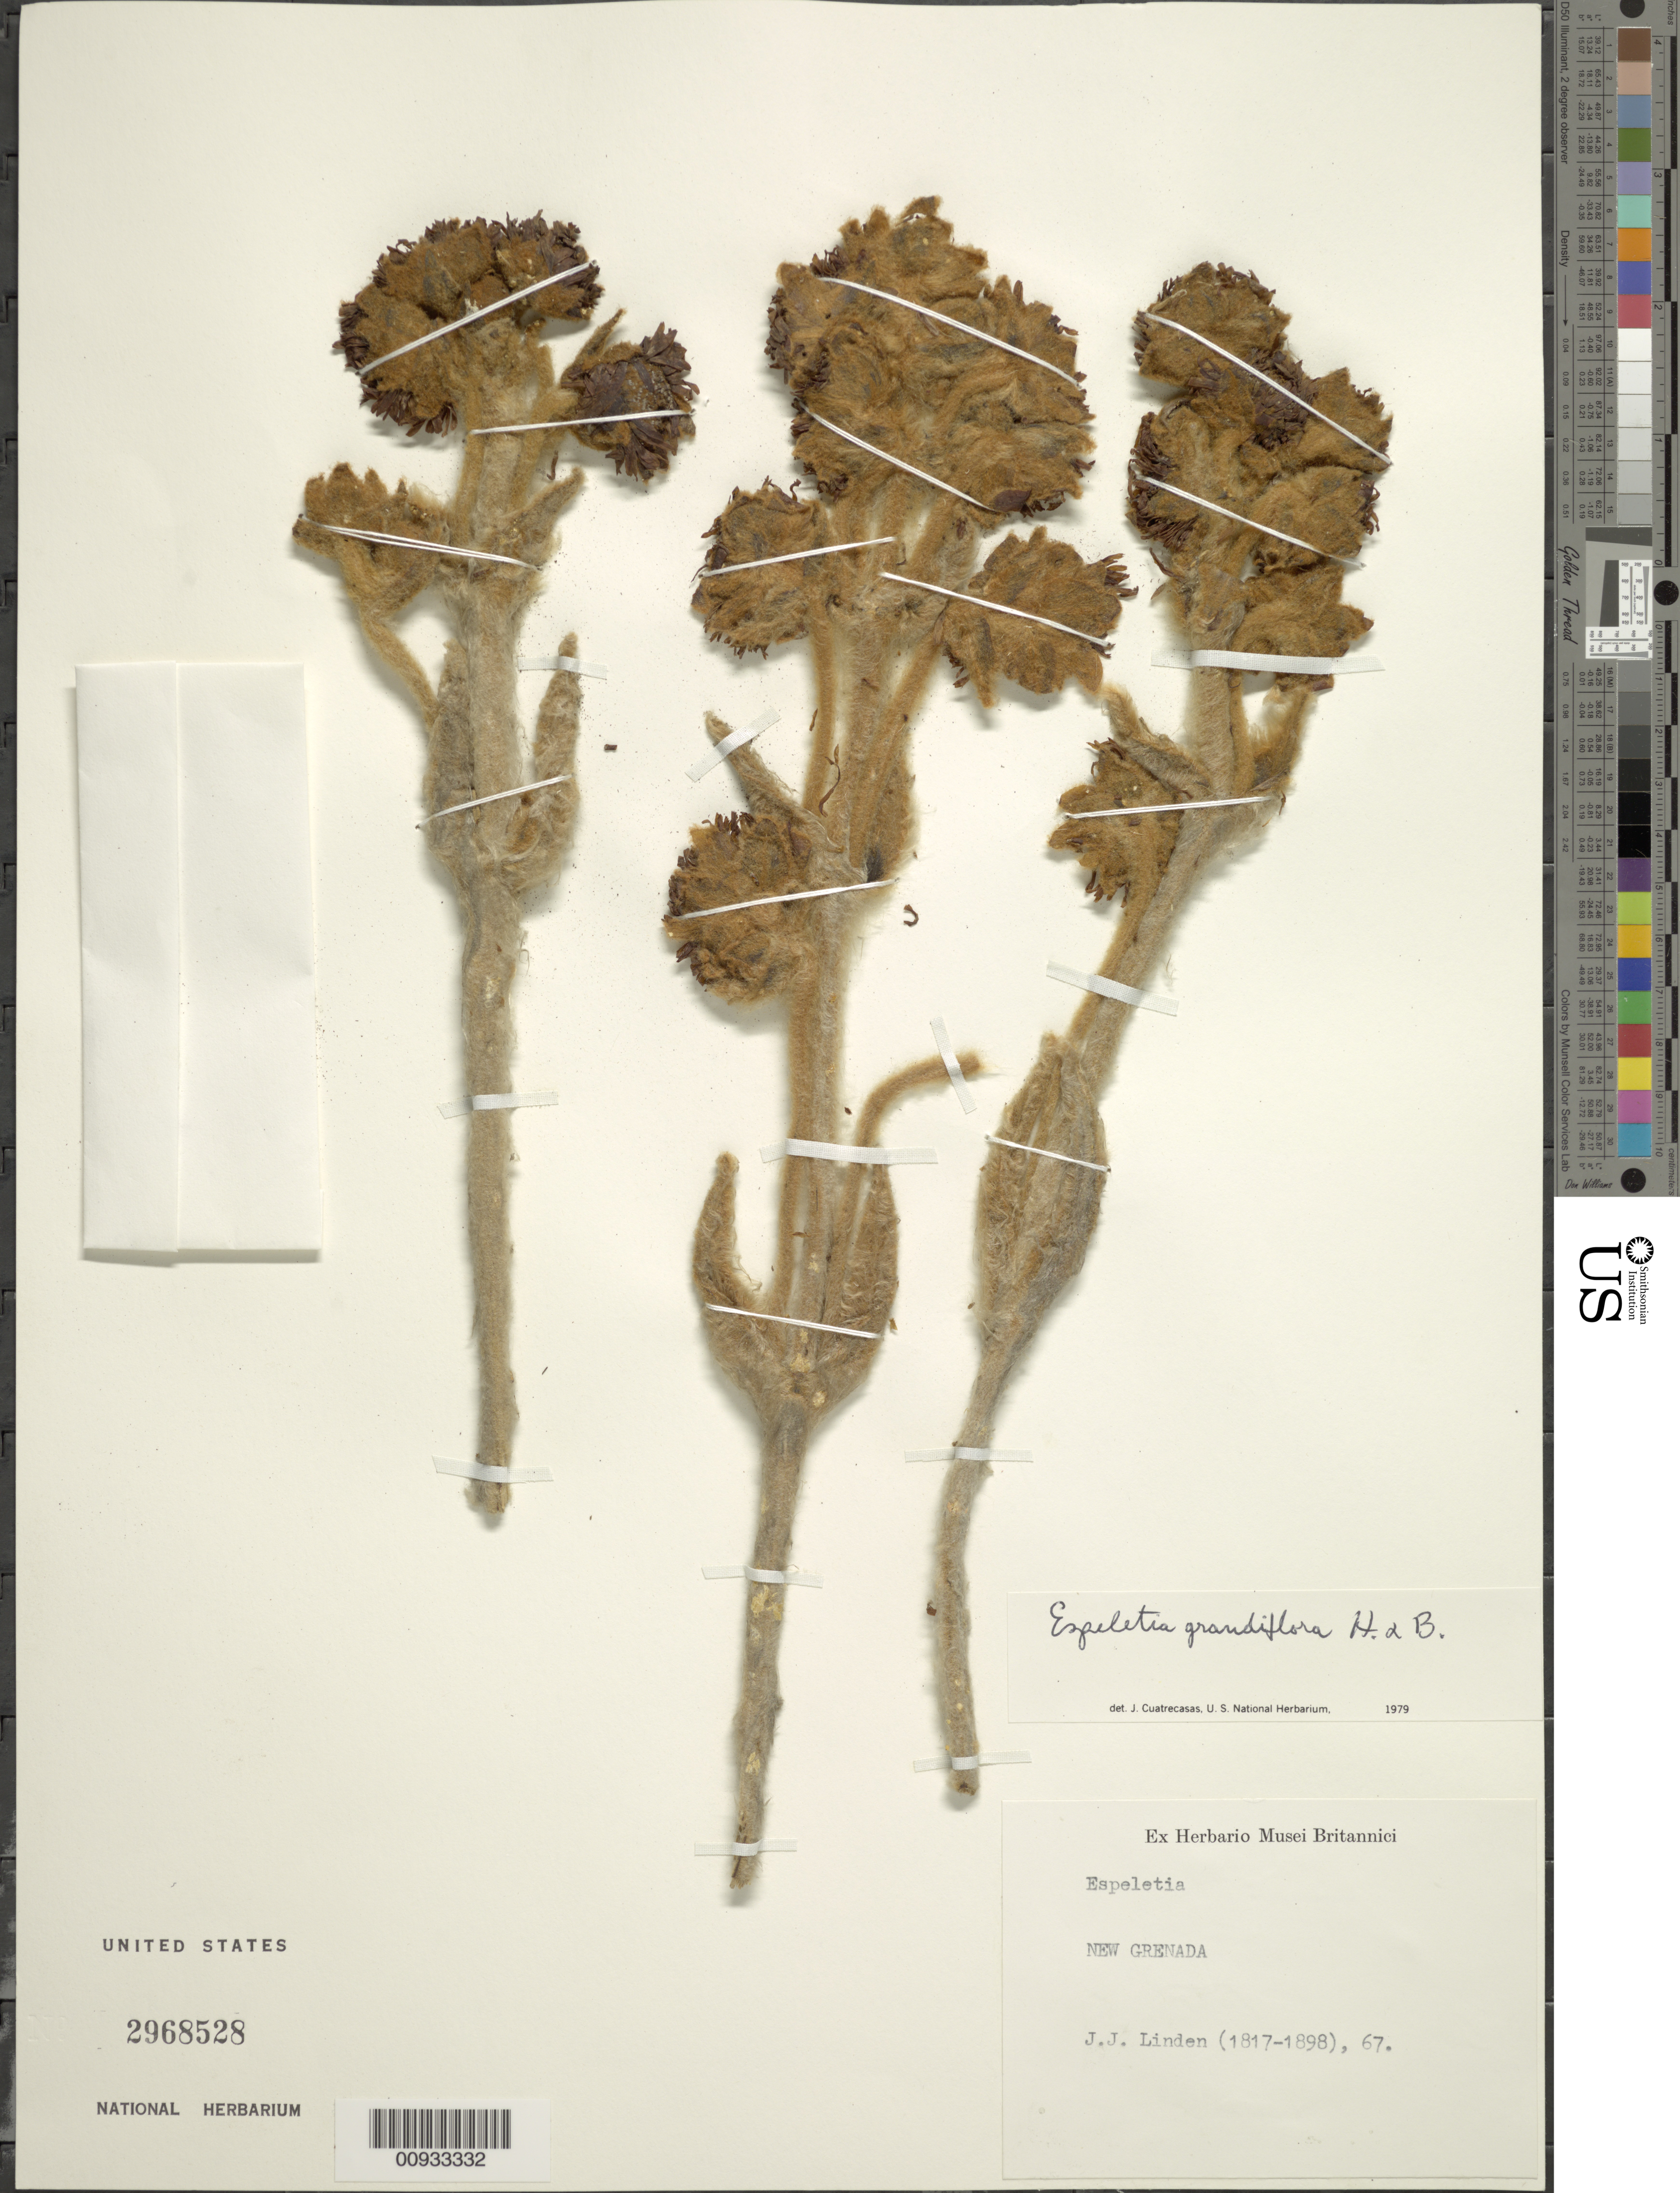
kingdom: Plantae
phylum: Tracheophyta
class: Magnoliopsida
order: Asterales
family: Asteraceae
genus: Espeletia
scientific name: Espeletia grandiflora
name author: Humb. & Bonpl.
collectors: J. Linden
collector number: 67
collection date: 1817/1898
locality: New Grenada.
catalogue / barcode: US 2968528